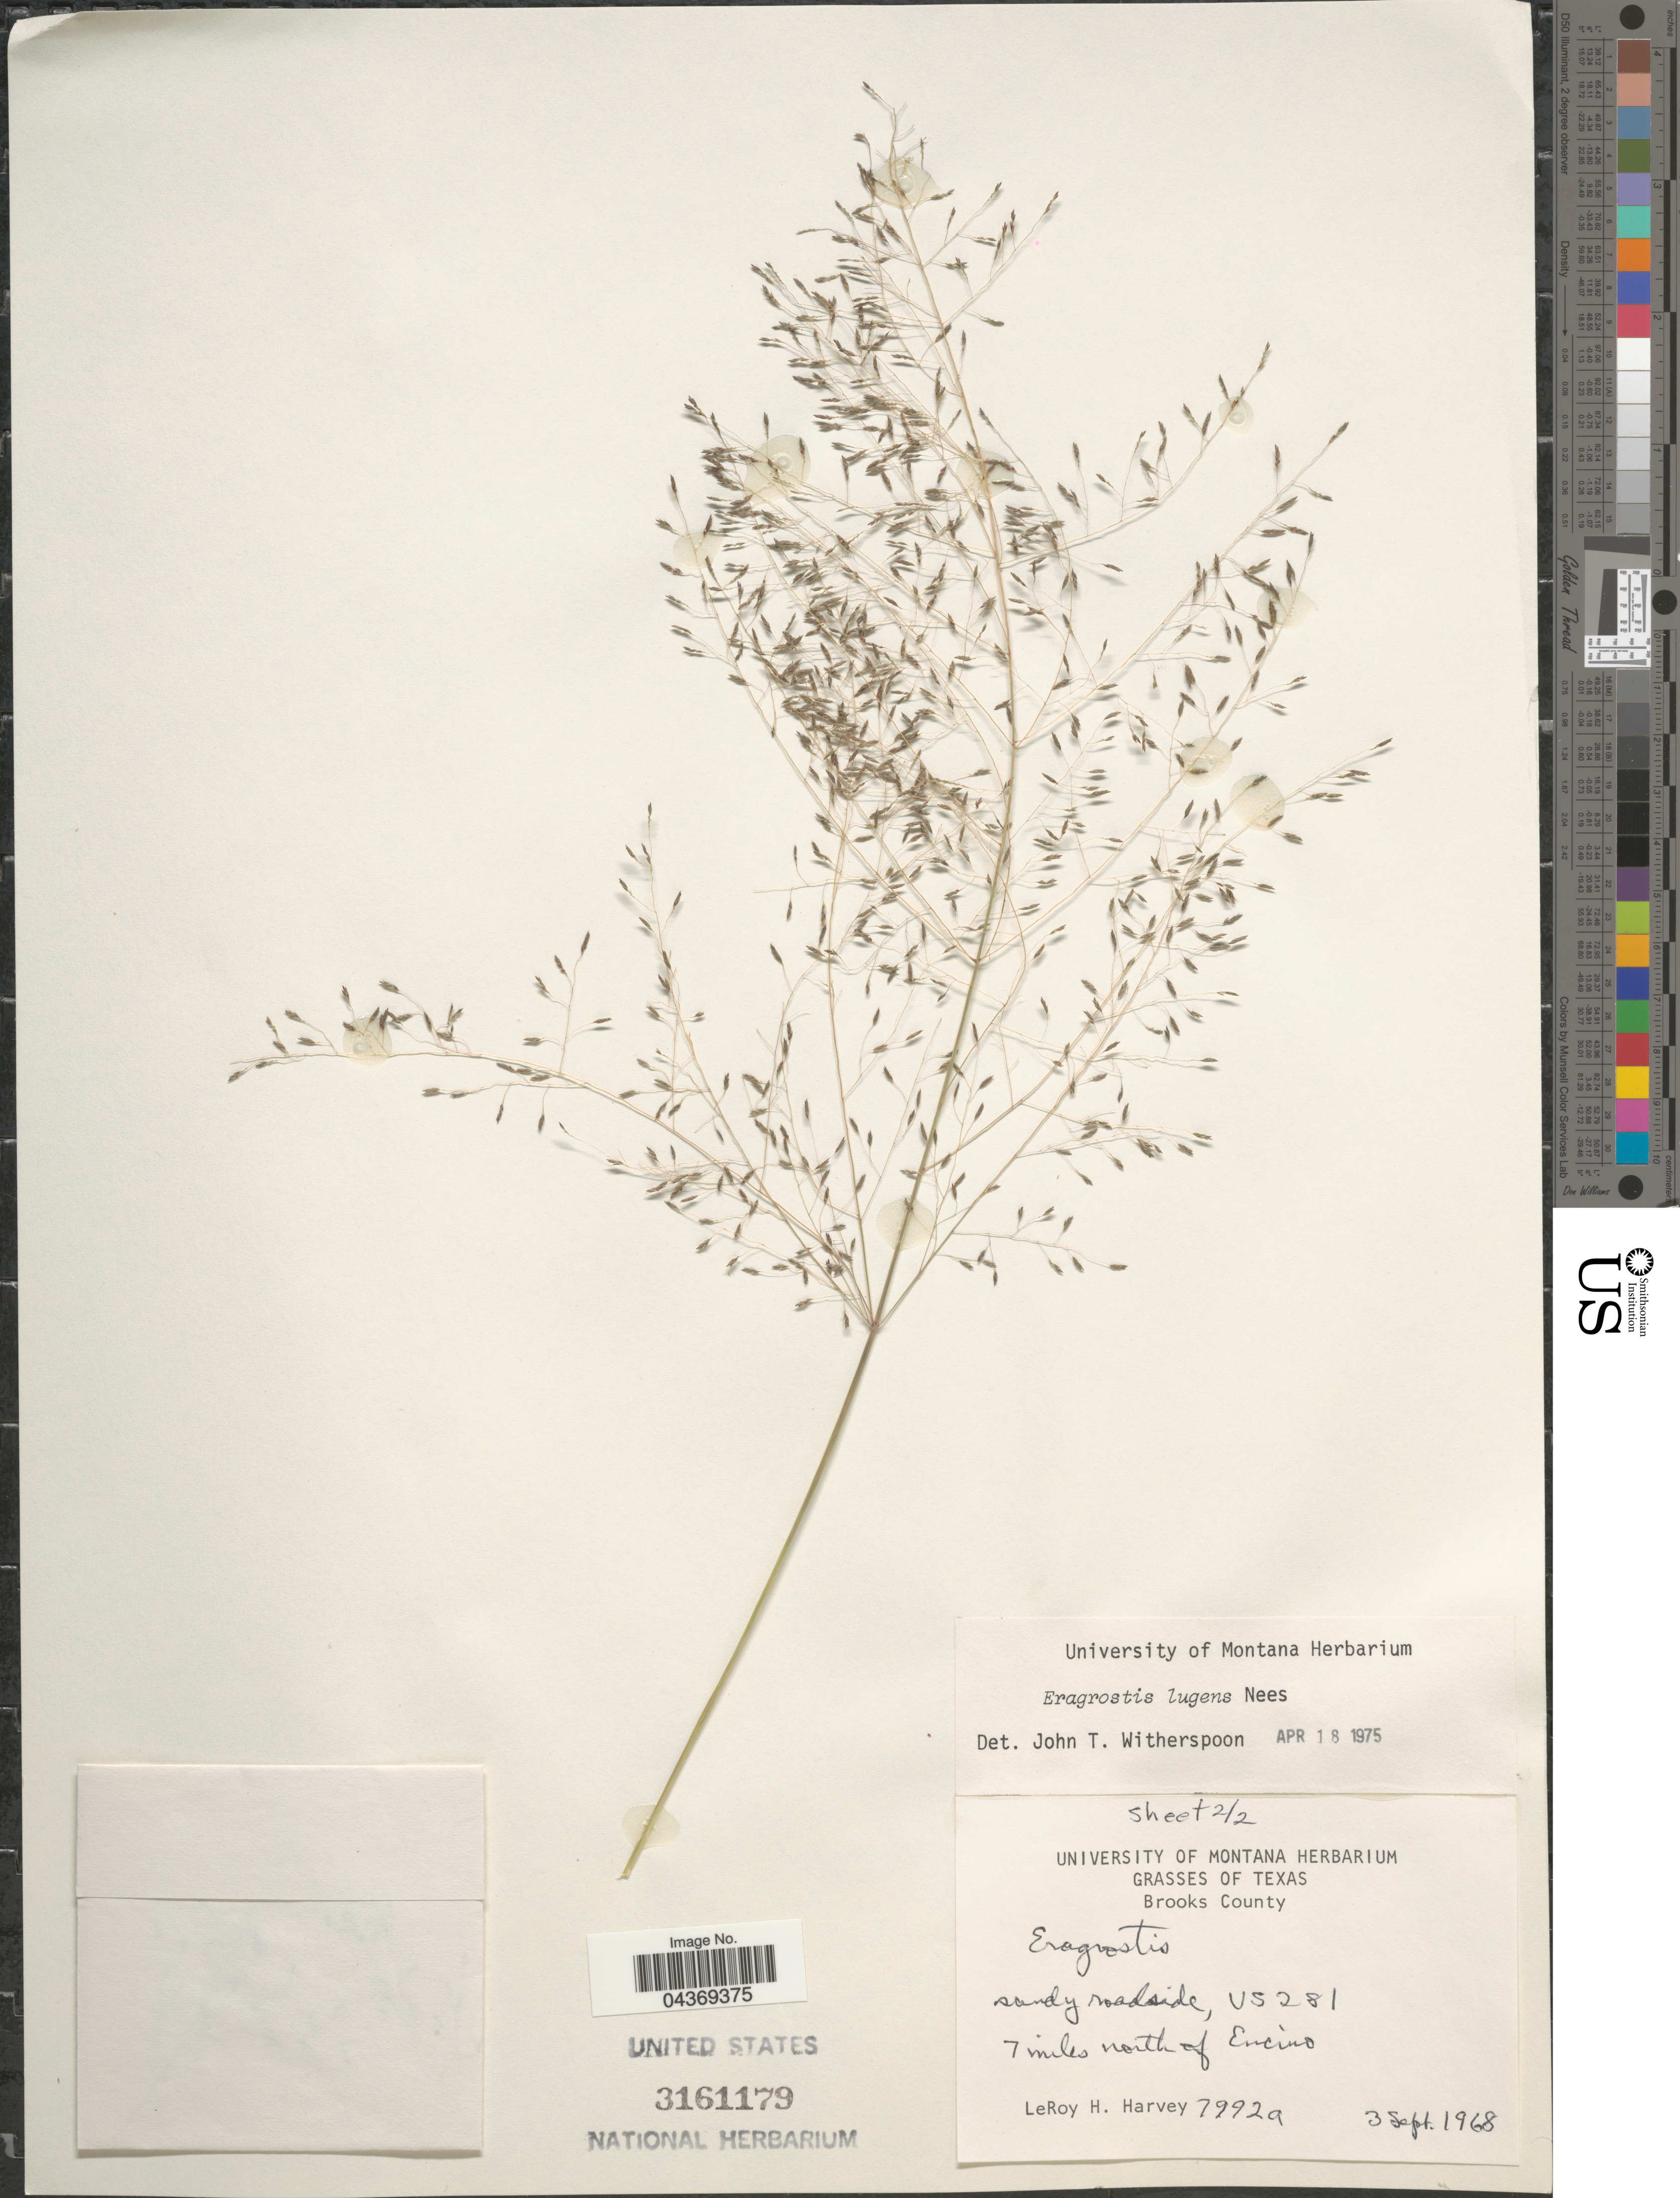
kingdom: Plantae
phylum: Tracheophyta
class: Liliopsida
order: Poales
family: Poaceae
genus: Eragrostis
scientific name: Eragrostis lugens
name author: Nees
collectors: L. H. Harvey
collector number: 7992a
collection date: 1968-09-03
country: United States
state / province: Texas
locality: Brooks County. Sandy roadside, US 281. 7 miles north of Encino.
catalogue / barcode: US 3161179